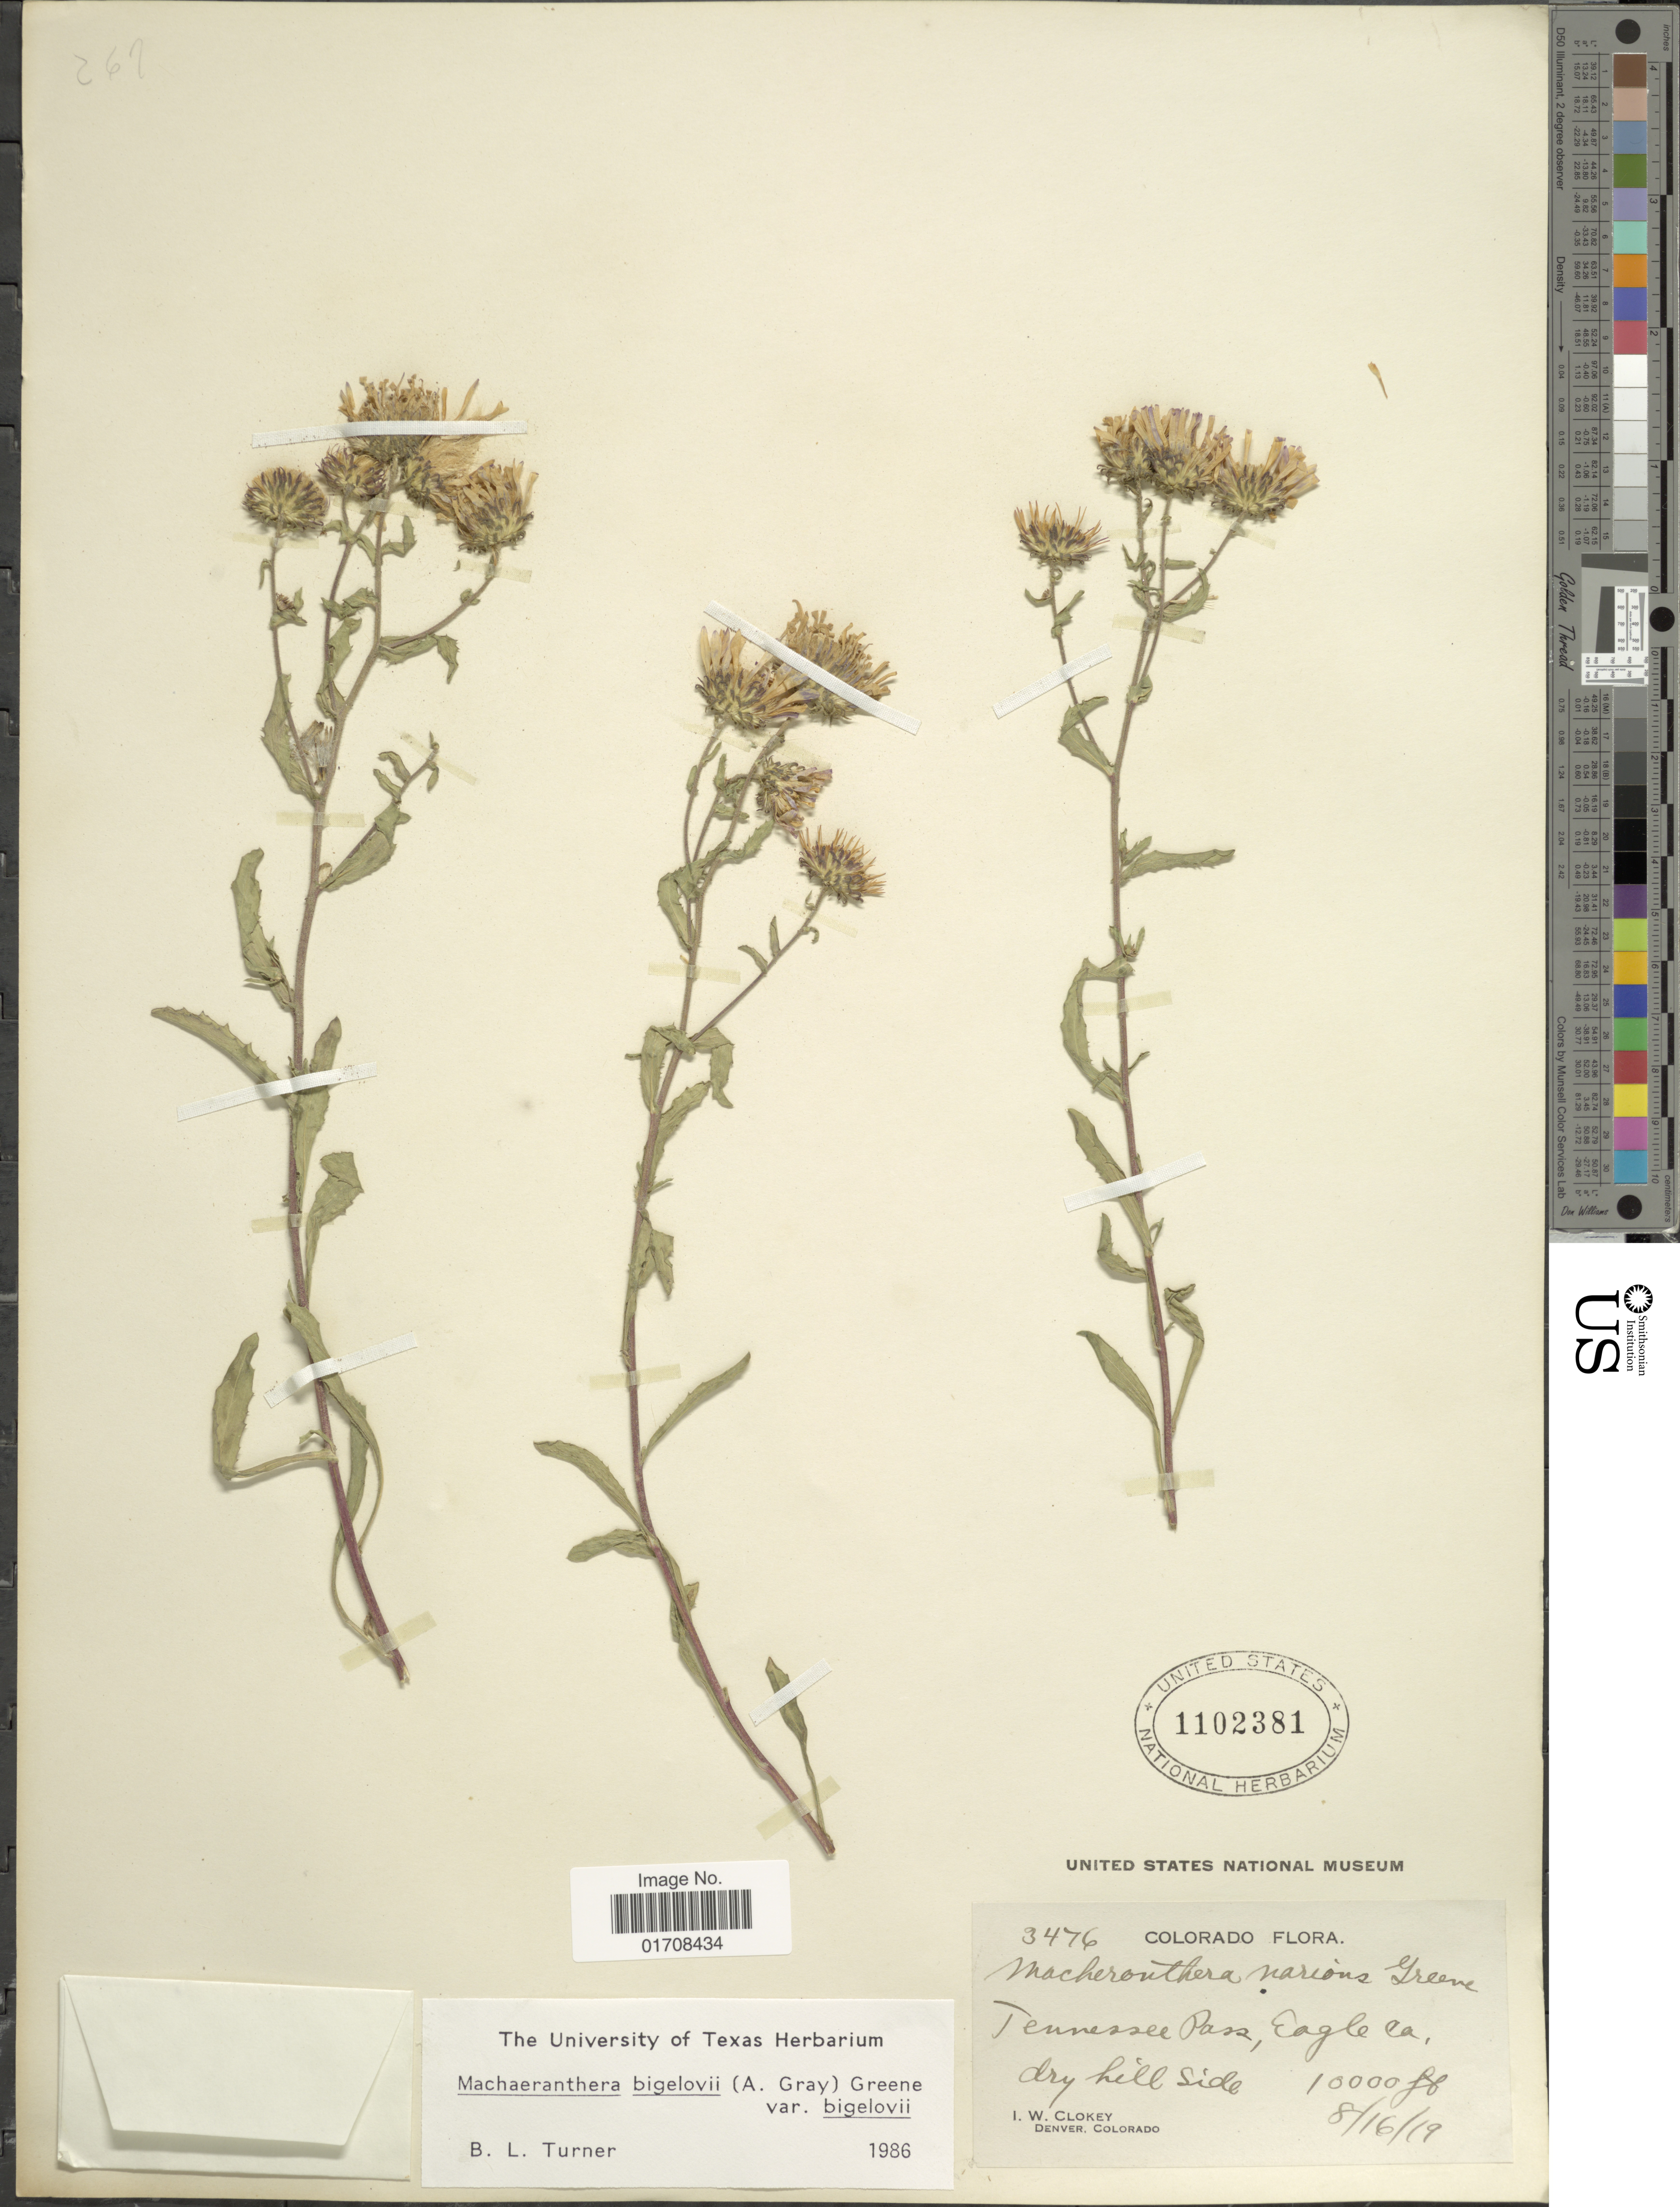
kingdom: Plantae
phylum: Tracheophyta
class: Magnoliopsida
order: Asterales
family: Asteraceae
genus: Machaeranthera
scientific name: Machaeranthera bigelovii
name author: (A. Gray) Greene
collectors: I. W. Clokey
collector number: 3476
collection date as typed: Transcribed d/m/y: 16/8/19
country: United States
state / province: Colorado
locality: Tennessee Pass, Eagle Co.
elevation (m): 3048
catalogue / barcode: US 1102381